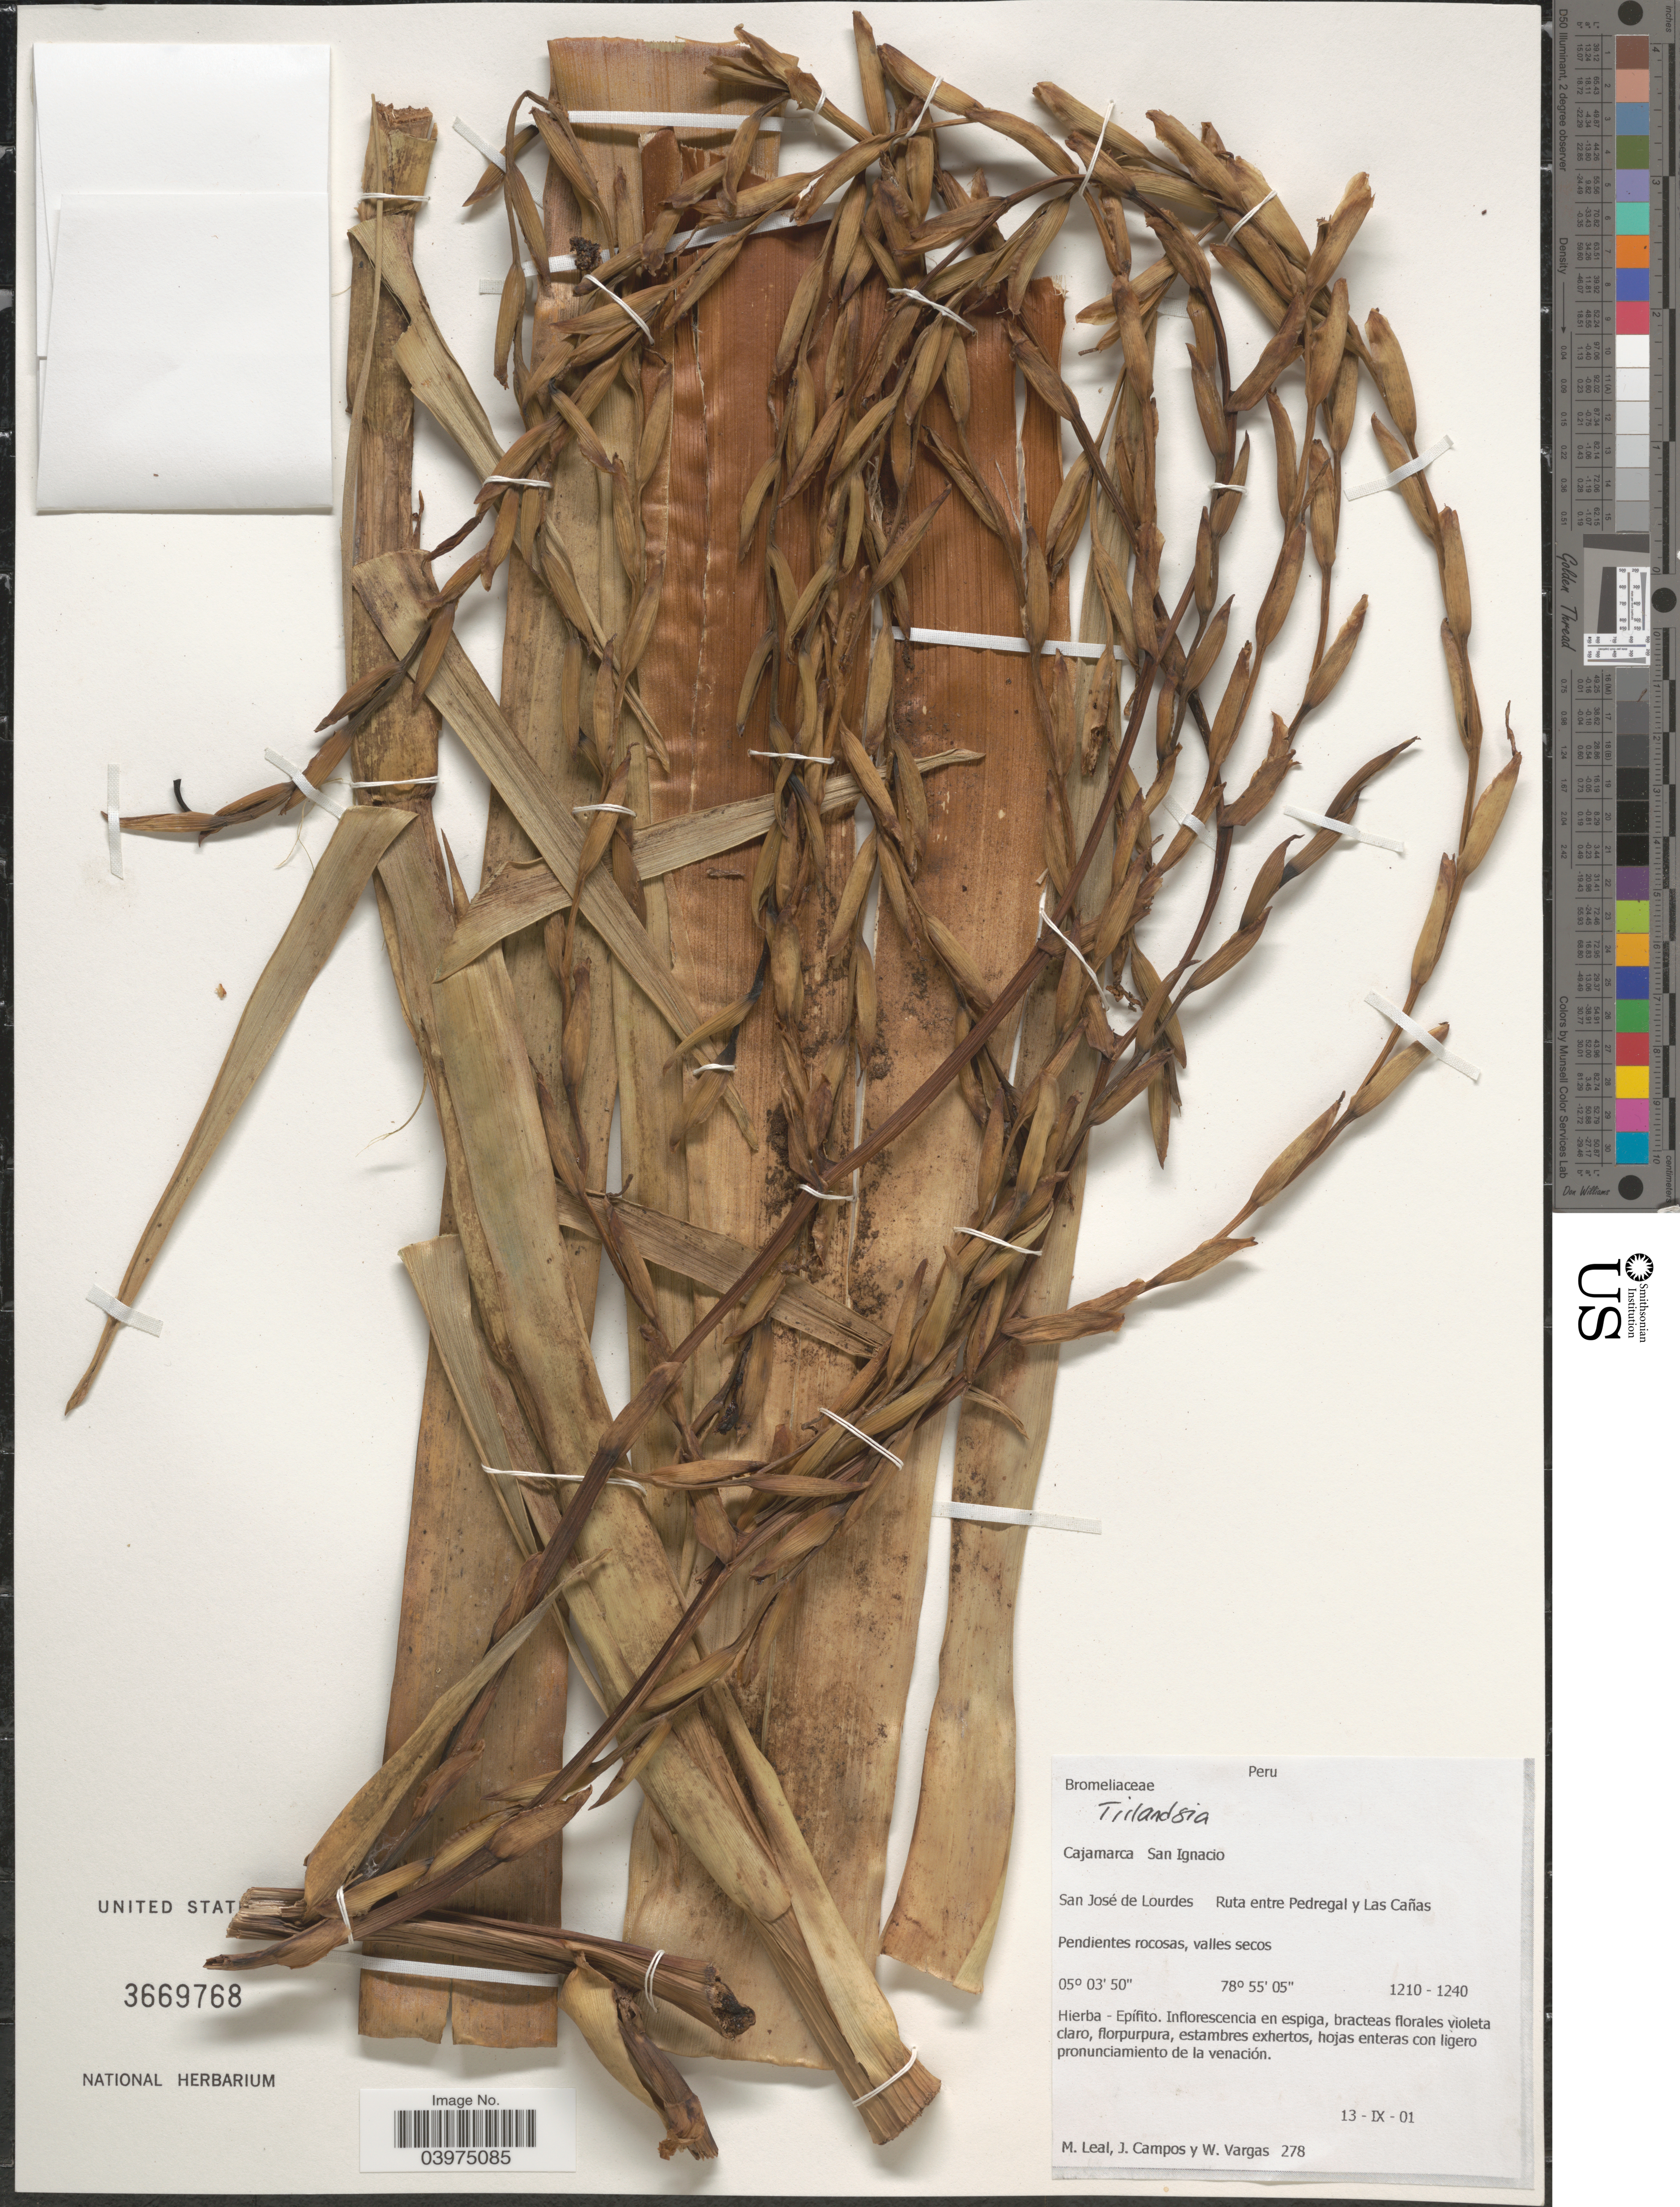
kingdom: Plantae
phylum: Tracheophyta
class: Liliopsida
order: Poales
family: Bromeliaceae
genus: Tillandsia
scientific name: Tillandsia sp.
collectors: M. E. Leal, J. Campos & W. Vargas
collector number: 278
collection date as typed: Transcribed d/m/y: 13/9/1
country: Peru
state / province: Cajamarca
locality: San Ignacio. San José de Lourdes. Ruta entre Pedregal y Las Cañas.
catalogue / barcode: US 3669768